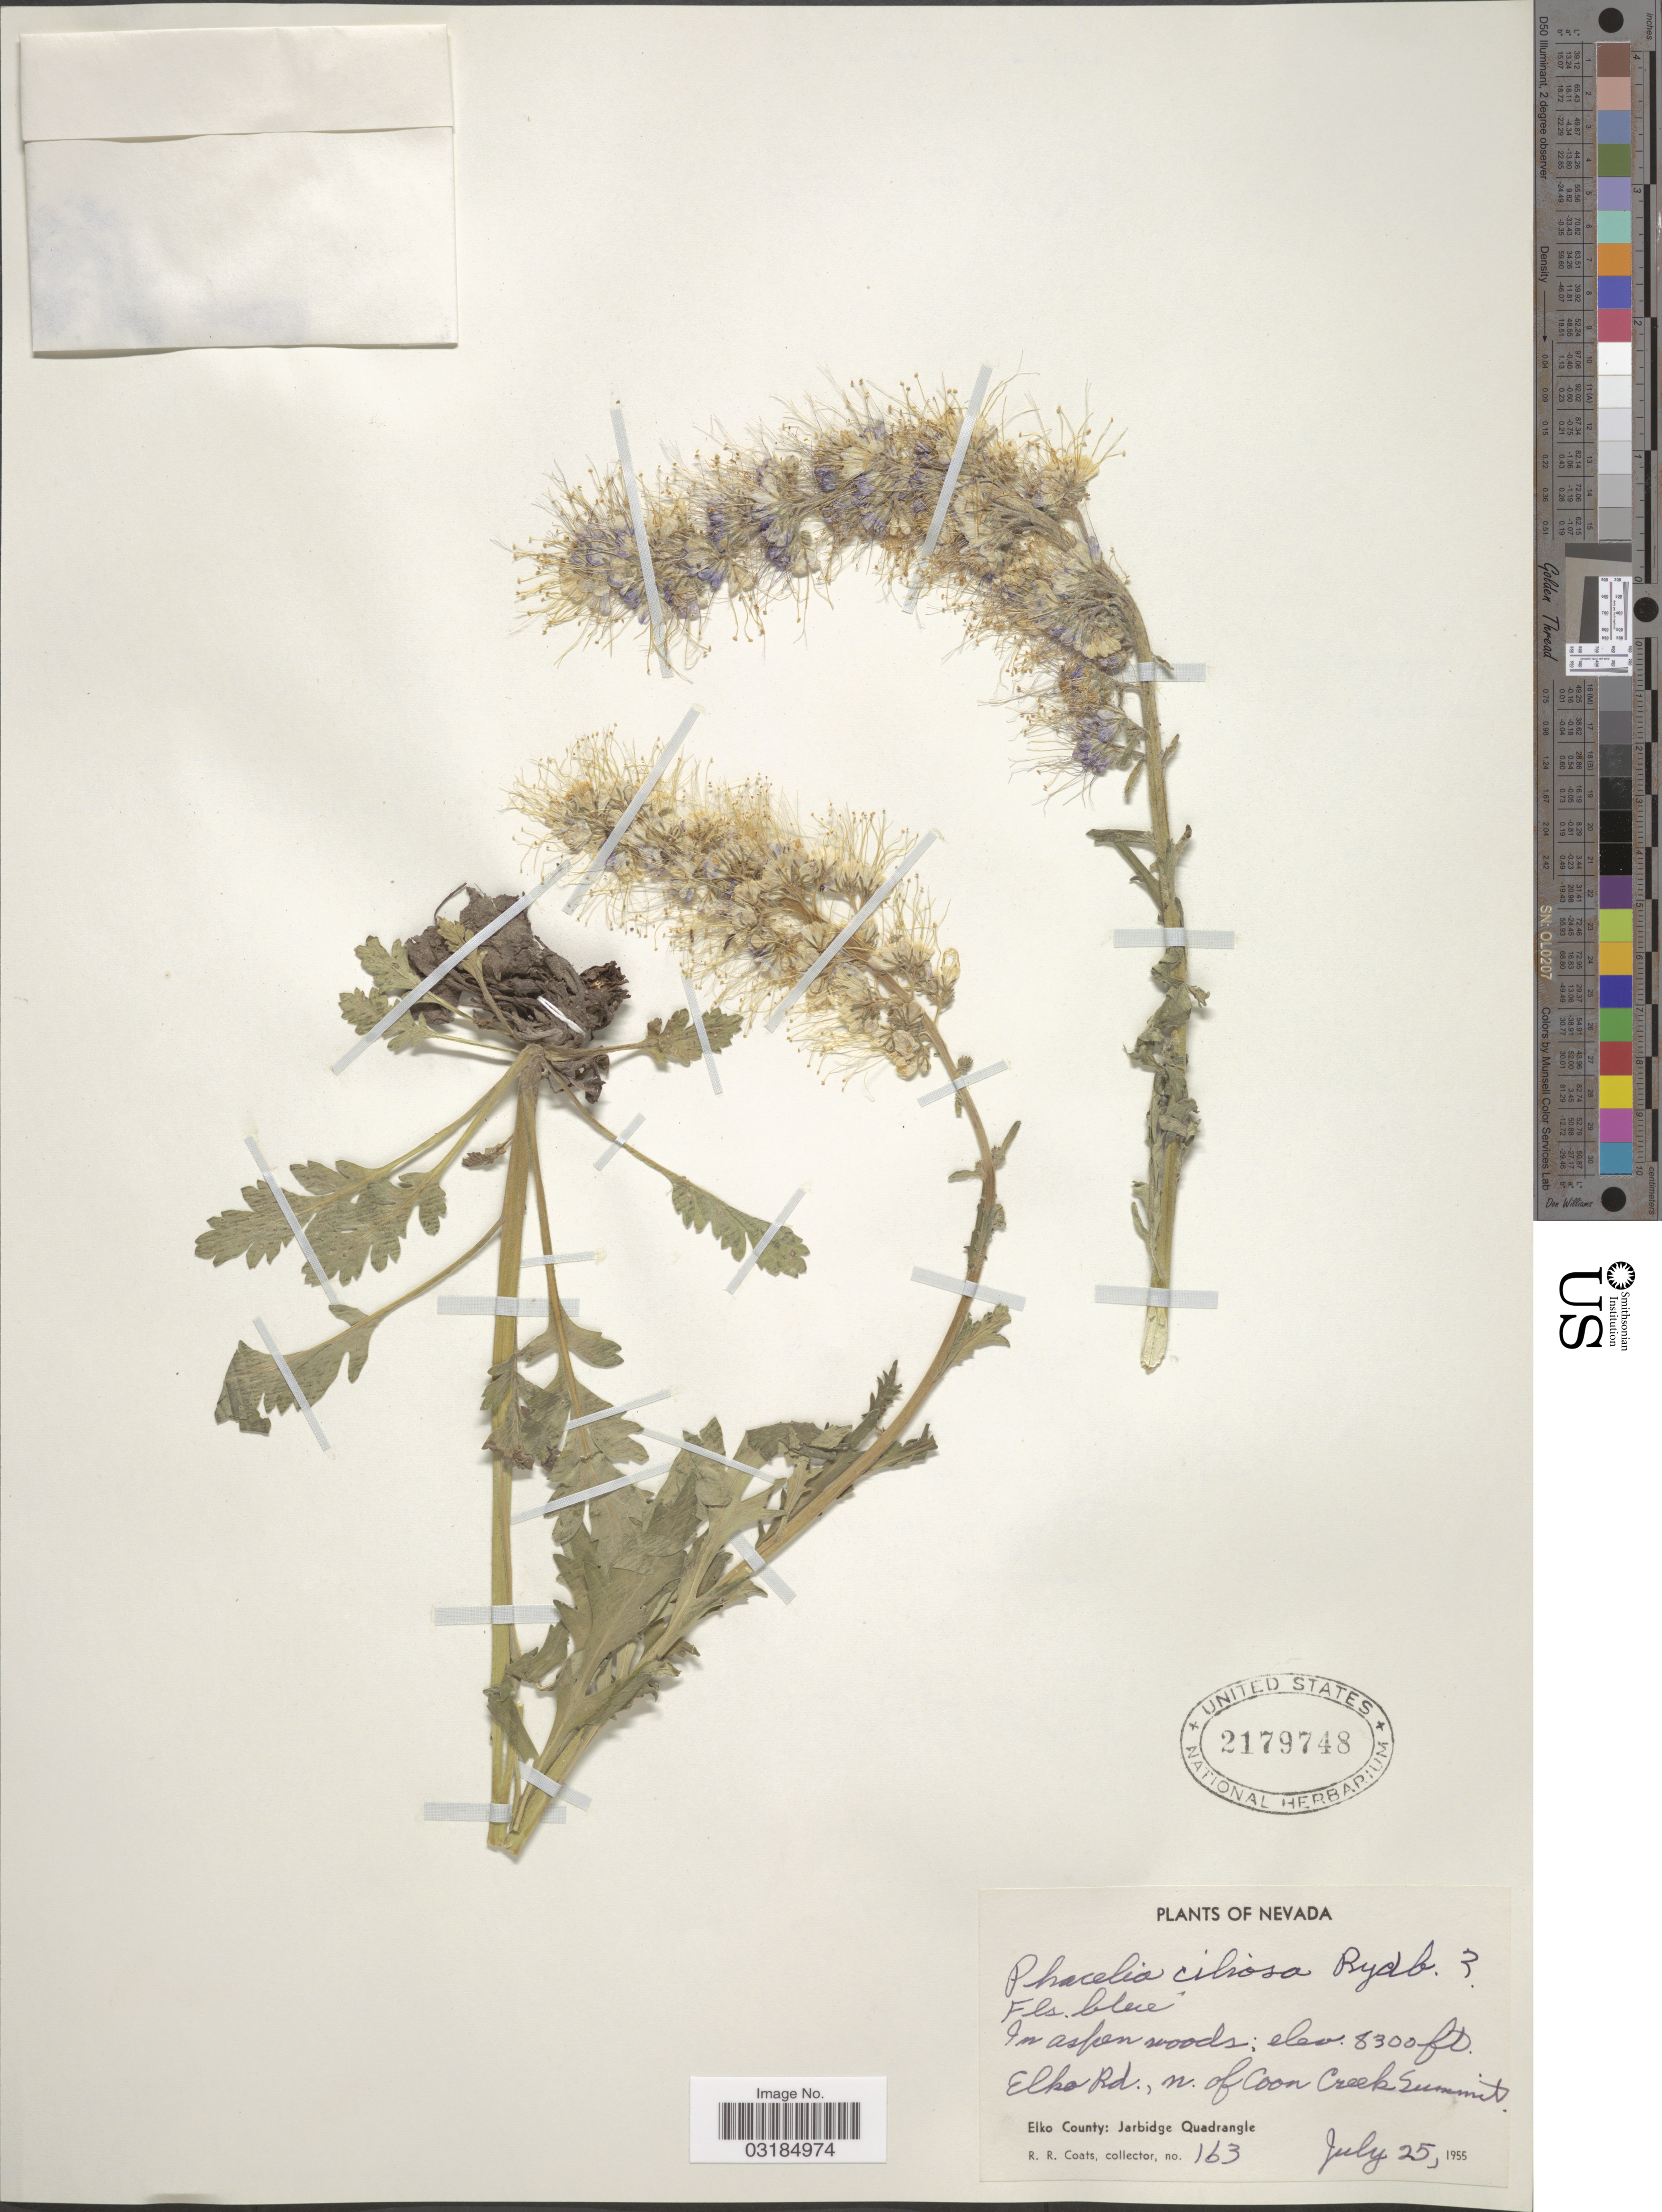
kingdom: Plantae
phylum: Tracheophyta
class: Magnoliopsida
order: Boraginales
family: Hydrophyllaceae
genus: Phacelia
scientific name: Phacelia ciliosa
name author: Rydb.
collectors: R. Coats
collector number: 163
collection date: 1955-07-25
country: United States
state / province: Nevada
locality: Elko Rd., n. of Coon Creek Summit. Elko County: Jarbidge Quadrangle.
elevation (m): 2530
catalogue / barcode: US 2179748